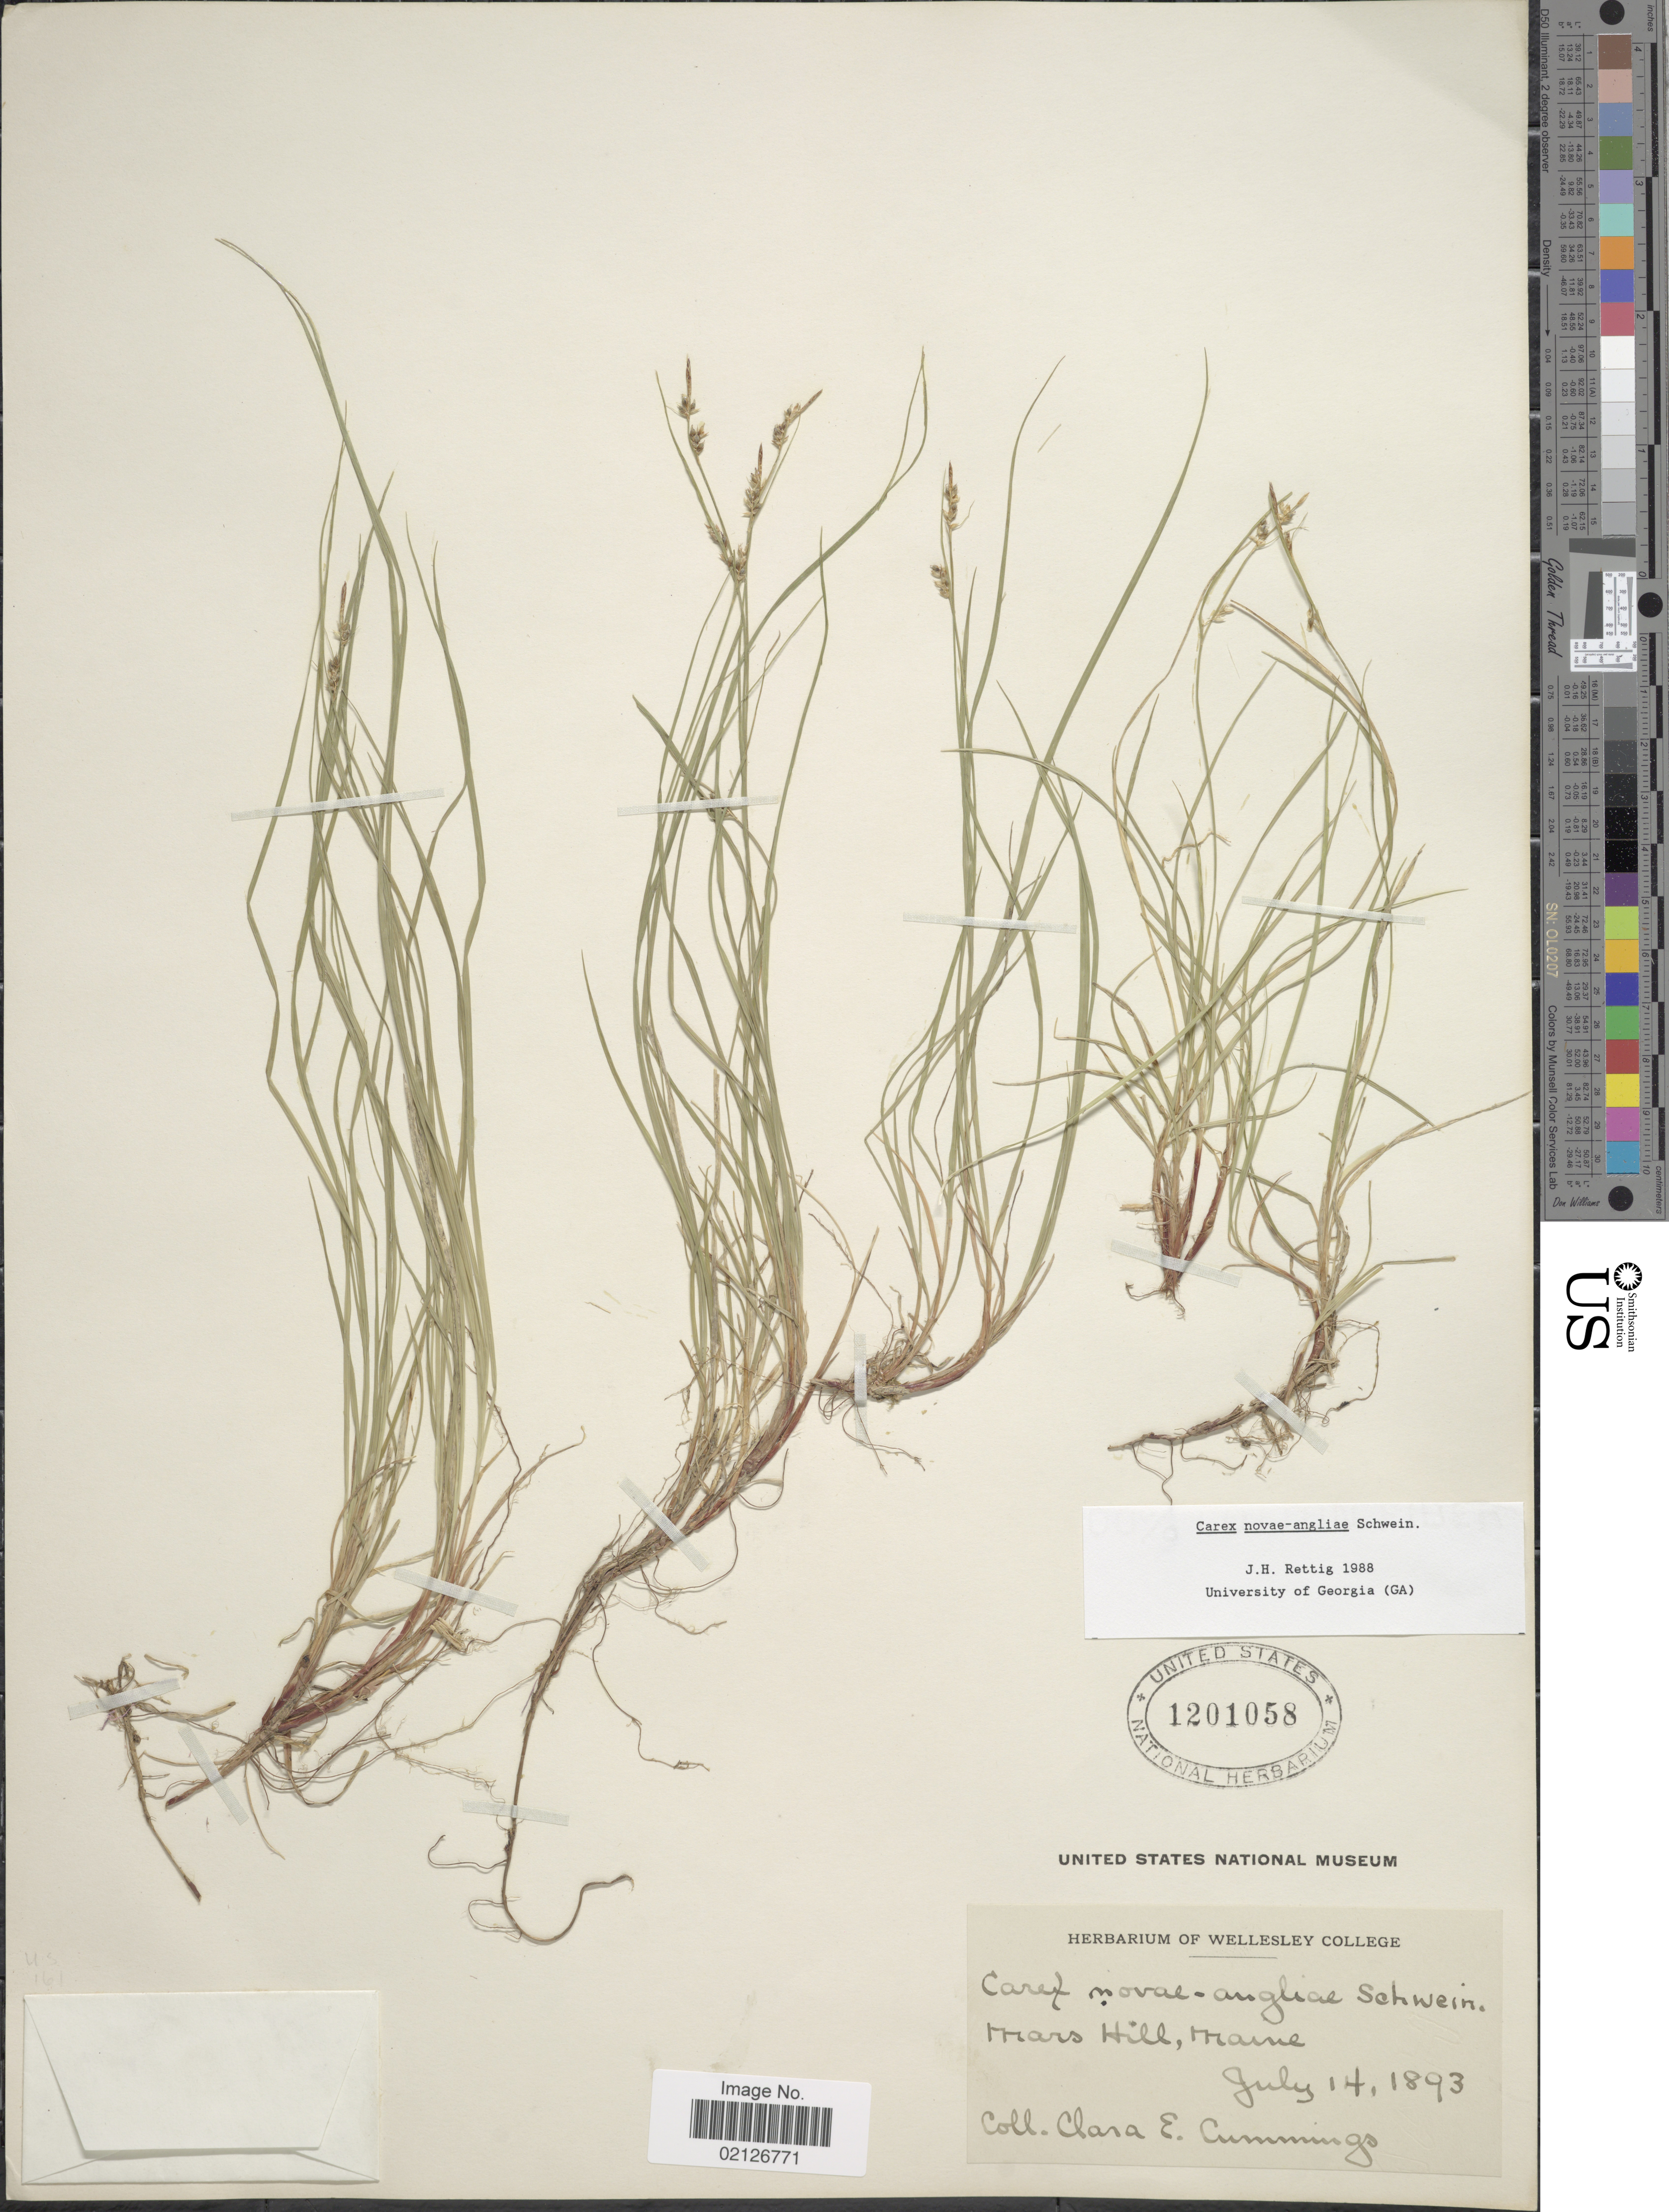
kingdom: Plantae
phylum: Tracheophyta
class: Liliopsida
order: Poales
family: Cyperaceae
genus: Carex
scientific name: Carex novae-angliae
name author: Schwein.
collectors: C. Cummings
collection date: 1893-07-14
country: United States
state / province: Maine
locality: Mars Hill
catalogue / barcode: US 1201058